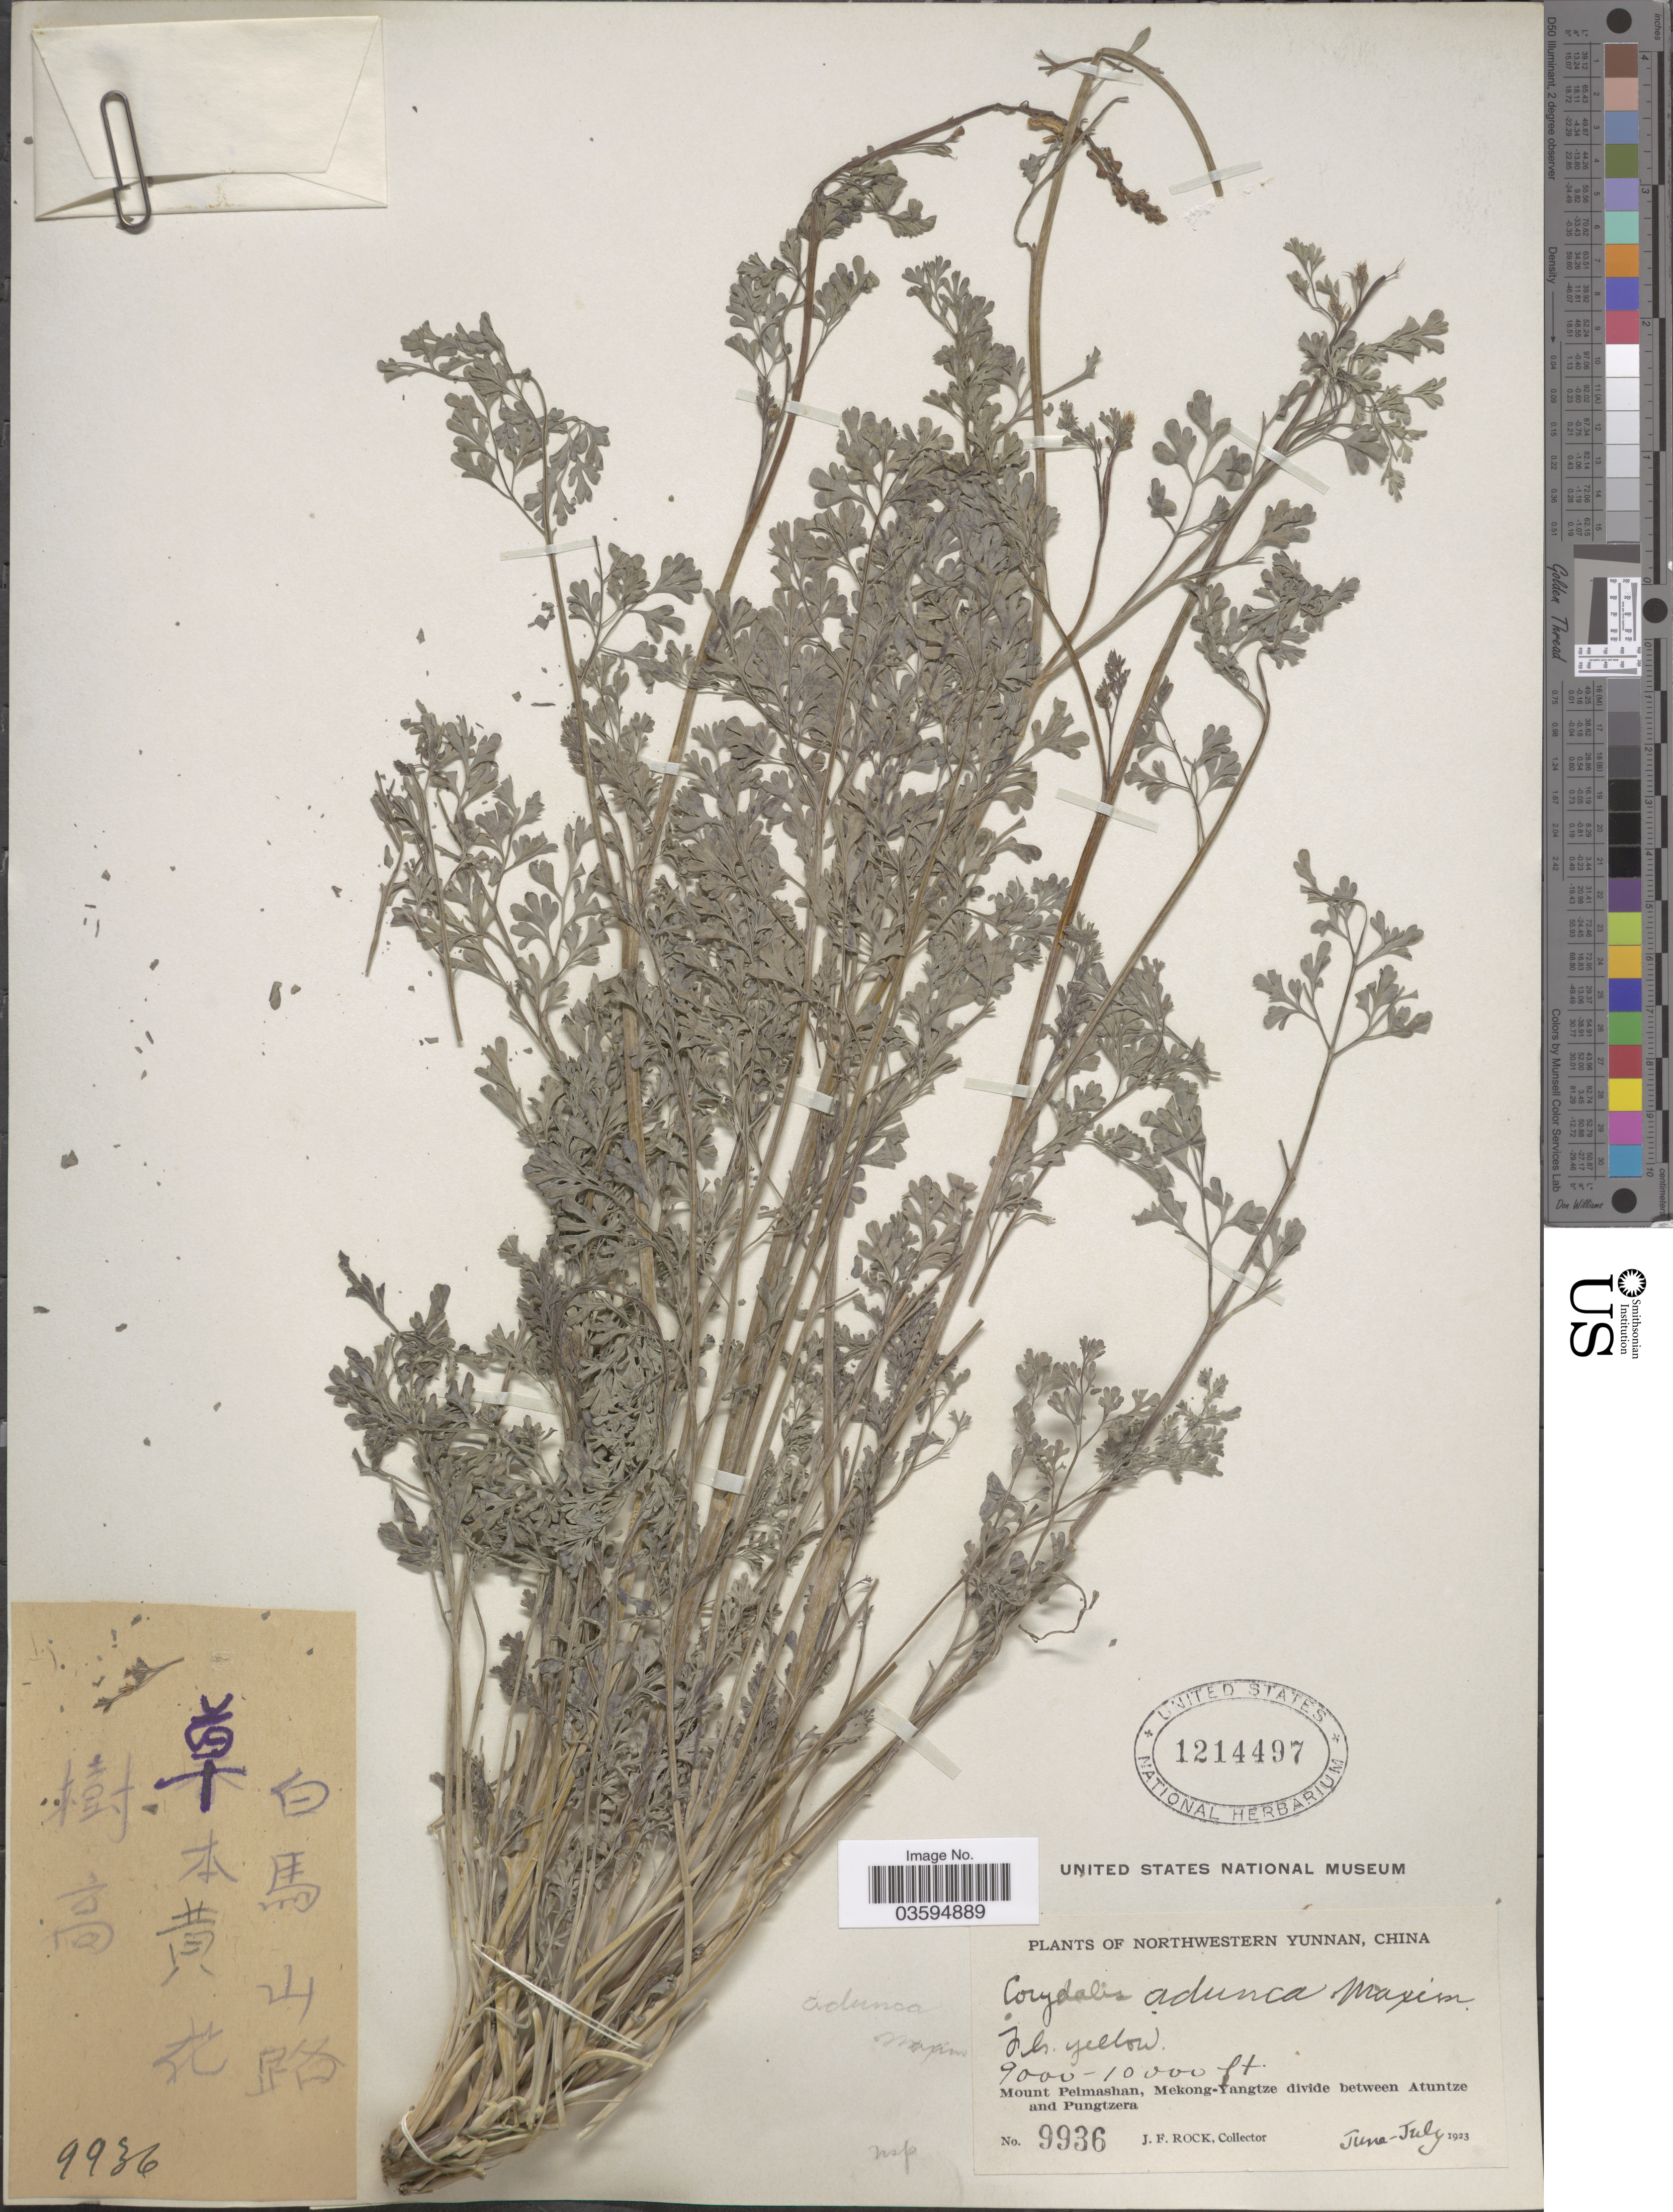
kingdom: Plantae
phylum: Tracheophyta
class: Magnoliopsida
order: Ranunculales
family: Papaveraceae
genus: Corydalis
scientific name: Corydalis adunca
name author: Maxim.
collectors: J. Rock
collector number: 9936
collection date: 1923-06/1923-07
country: China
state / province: Yunnan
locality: Northwestern Yunnan. Mount Peimashan, Mekong-Yangtze divide between Atuntze and Pungtzera.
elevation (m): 2743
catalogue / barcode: US 1214497